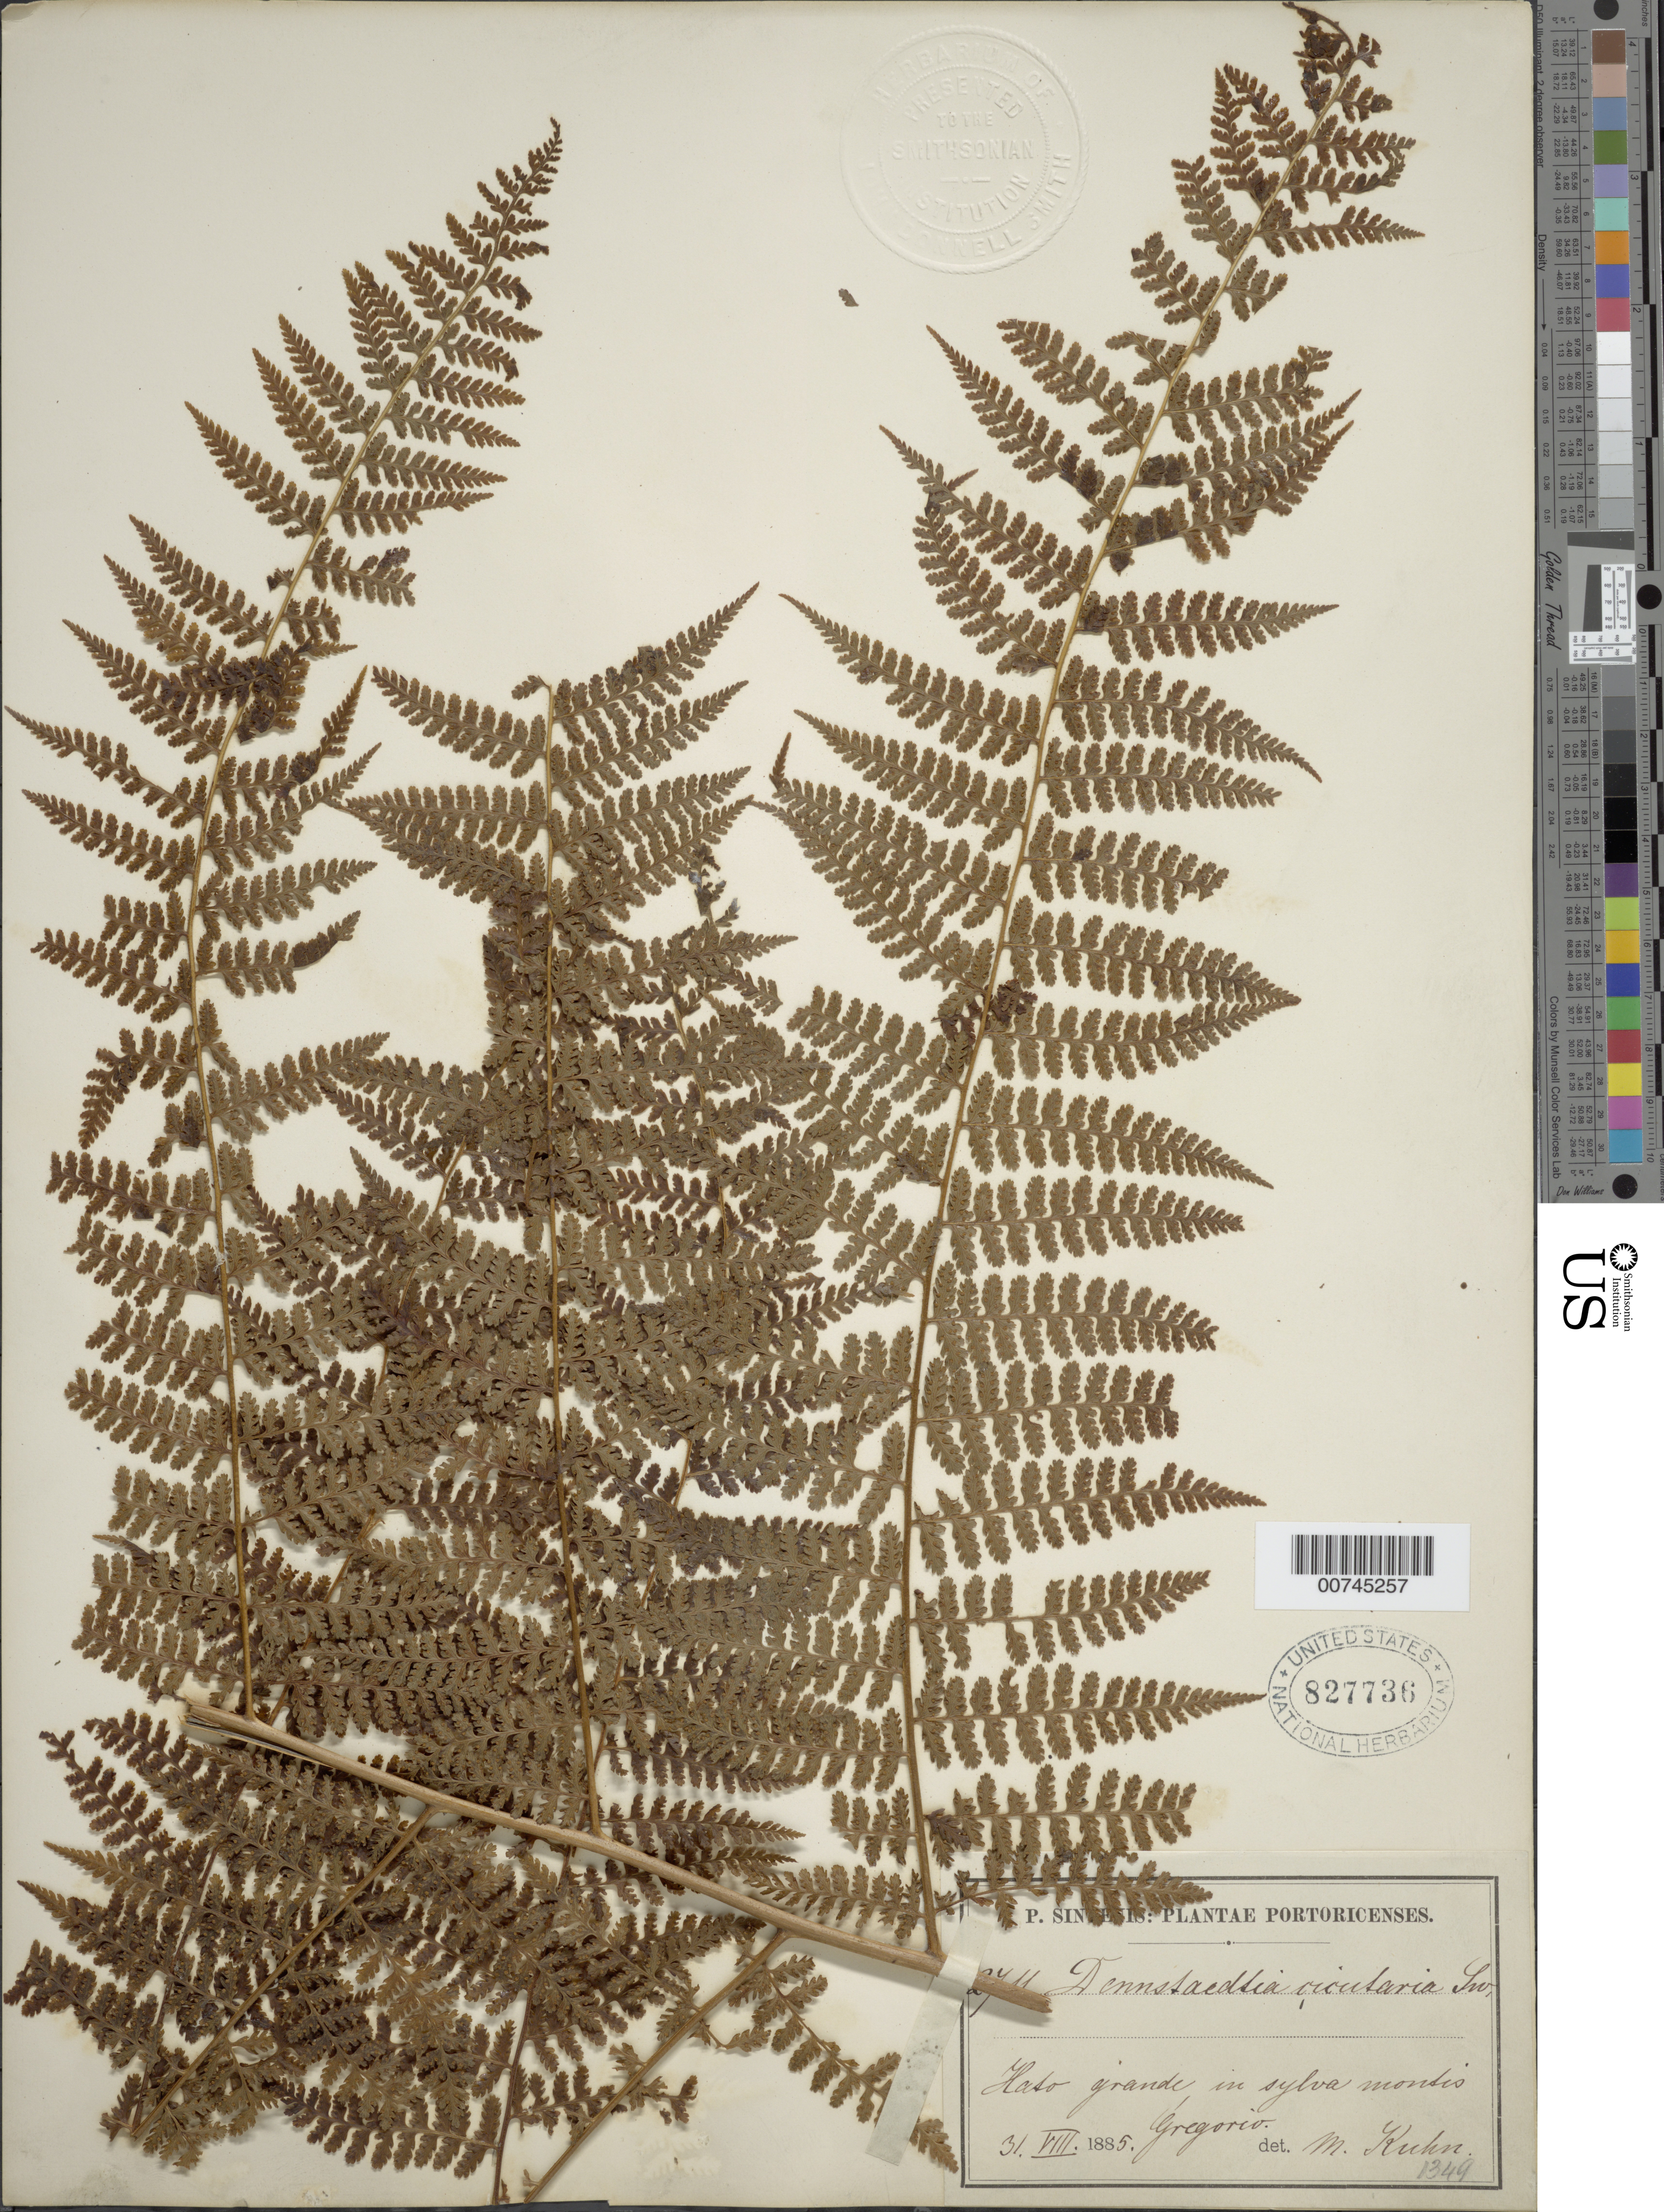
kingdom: Plantae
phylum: Tracheophyta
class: Polypodiopsida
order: Polypodiales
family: Dennstaedtiaceae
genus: Dennstaedtia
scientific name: Dennstaedtia cicutaria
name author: (Sw.) T. Moore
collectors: P. Sintenis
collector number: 2711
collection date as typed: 31 Aug 1885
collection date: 1885-08-31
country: Puerto Rico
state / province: Río Grande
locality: Hato grande in sylva montis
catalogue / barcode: US 827736